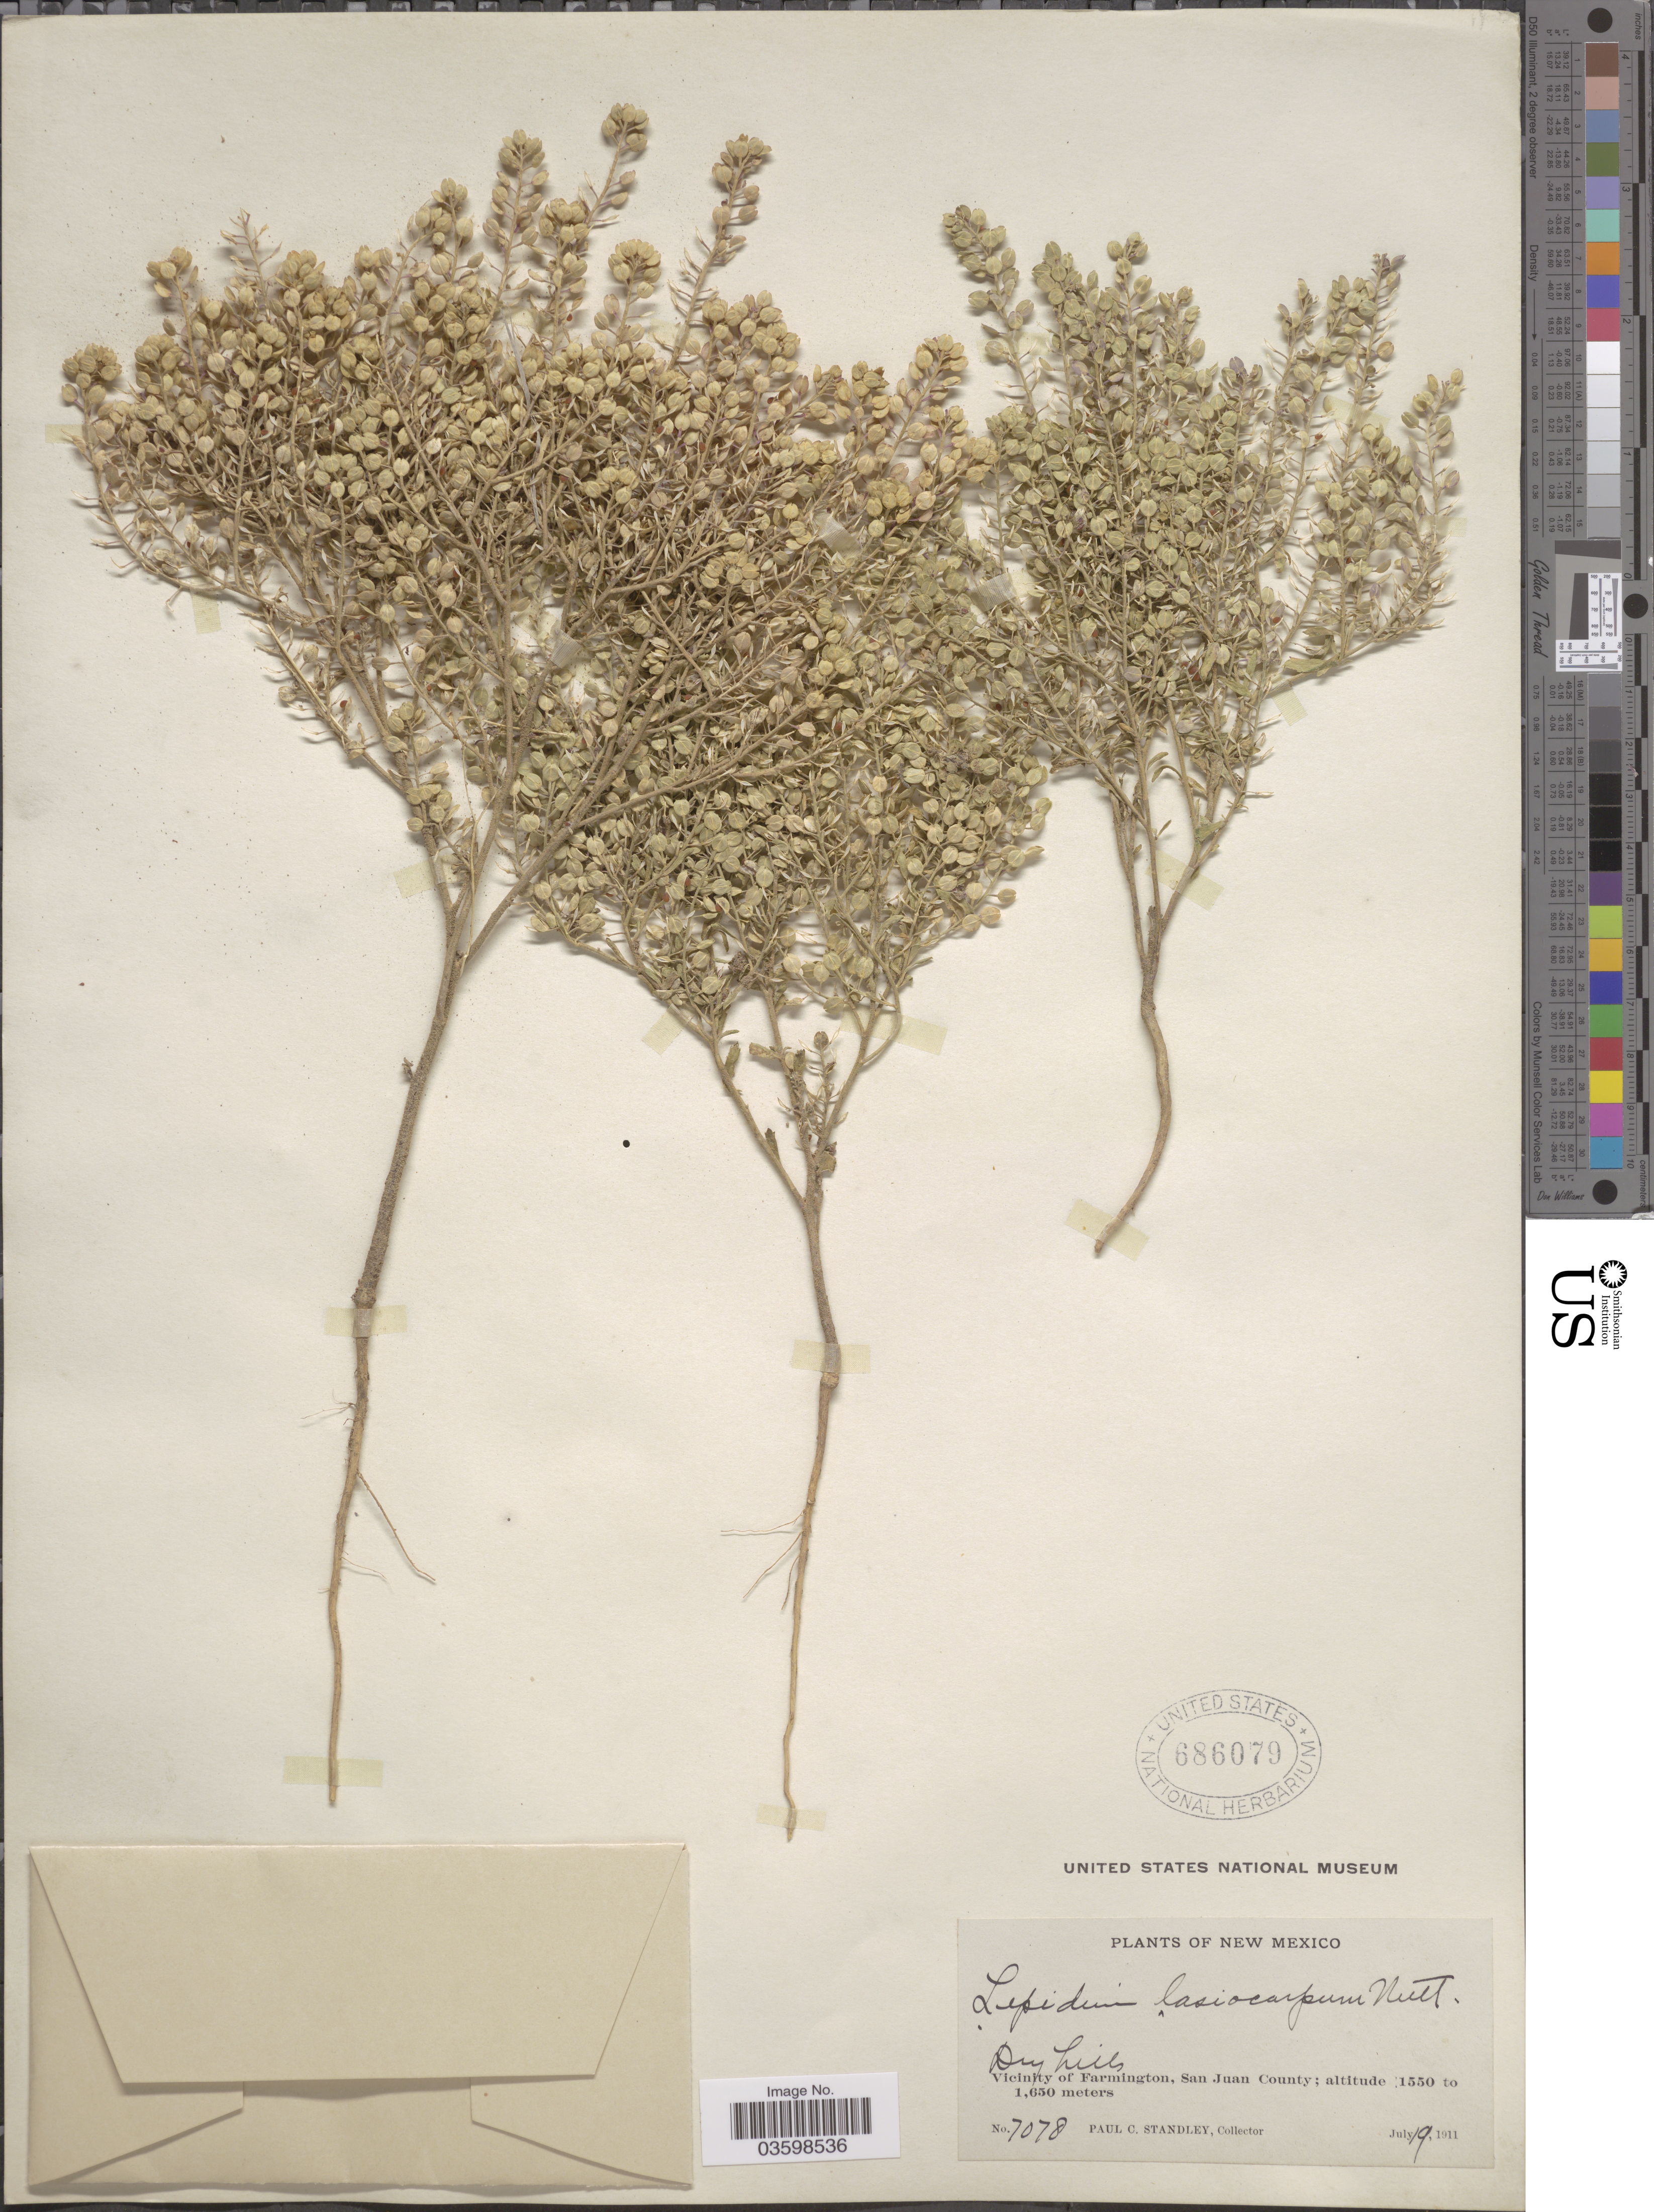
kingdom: Plantae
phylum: Tracheophyta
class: Magnoliopsida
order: Brassicales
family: Brassicaceae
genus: Lepidium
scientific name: Lepidium lasiocarpum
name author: Nutt.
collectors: P. C. Standley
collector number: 7078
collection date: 1911-07-19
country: United States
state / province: New Mexico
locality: Dry hills. Vicinity of Farmington, San Juan County.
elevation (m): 1550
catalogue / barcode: US 686079